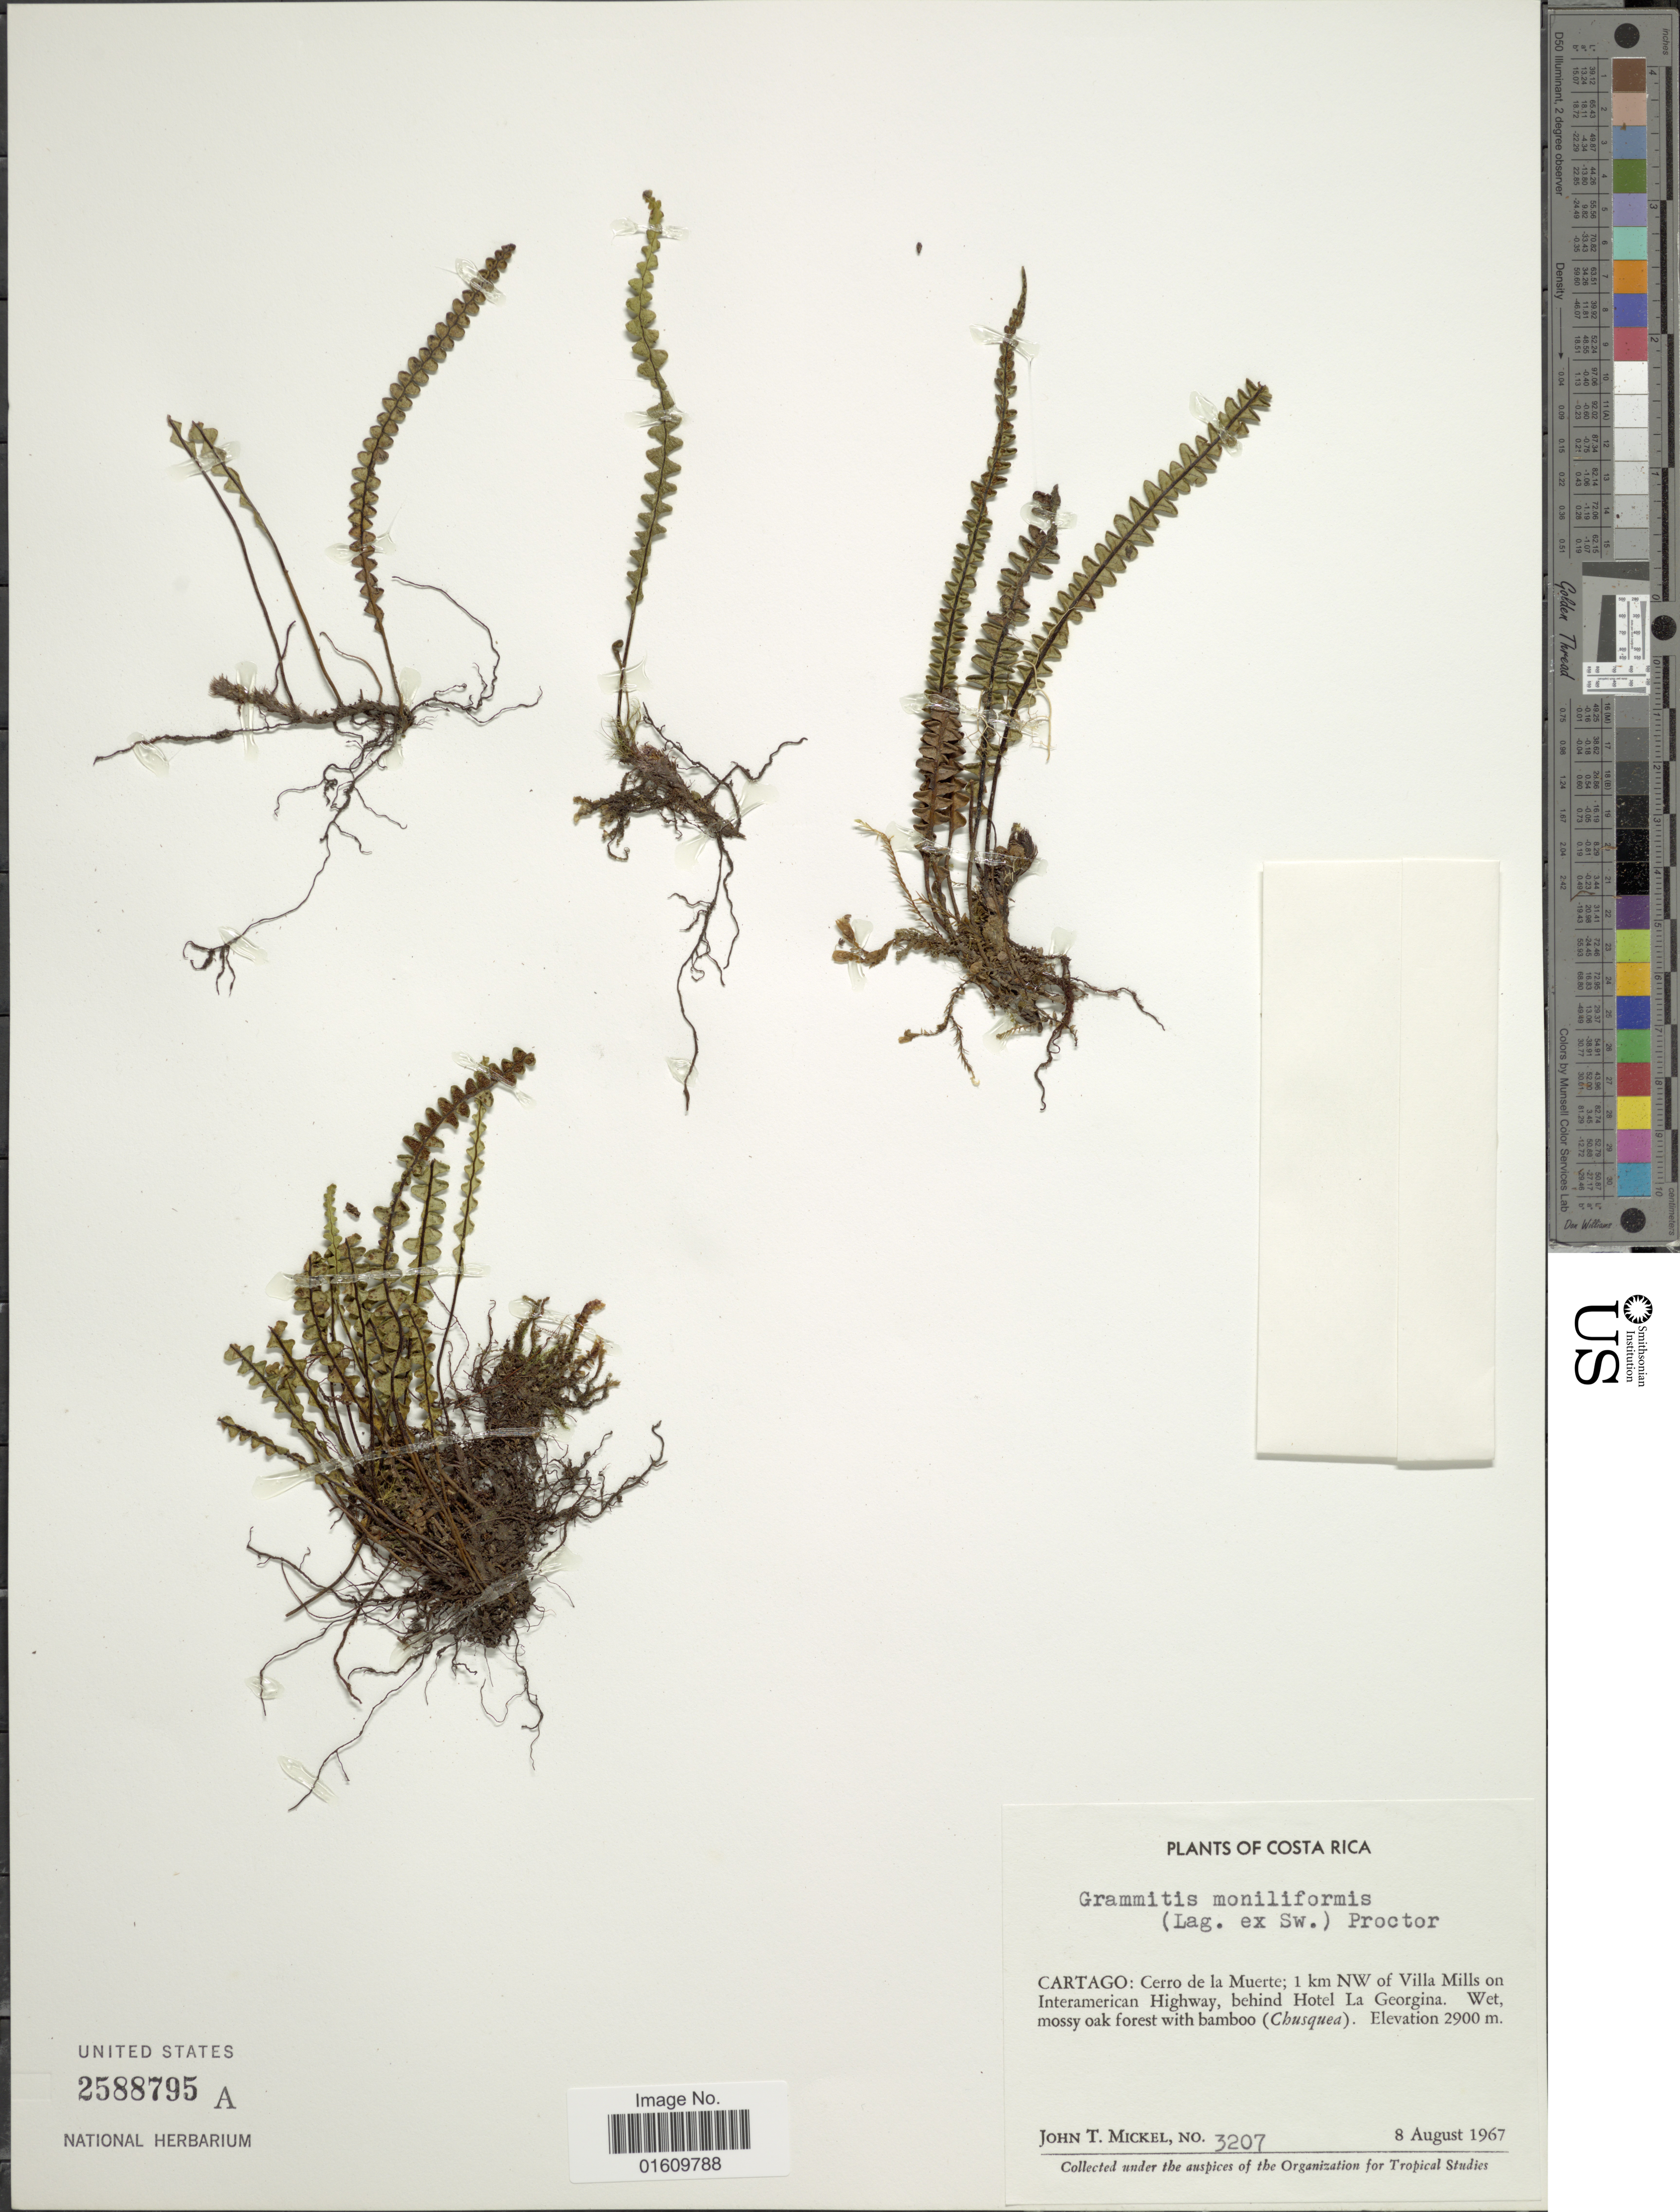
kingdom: Plantae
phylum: Tracheophyta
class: Polypodiopsida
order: Polypodiales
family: Polypodiaceae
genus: Melpomene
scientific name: Melpomene moniliformis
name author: (Lag. ex Sw.) A.R. Sm. & R.C. Moran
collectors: J. T. Mickel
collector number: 3207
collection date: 1967-08-08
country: Costa Rica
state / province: Cartago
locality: Cerro de la Muerte; 1 km NW of Villa Mills on Interamerican Highway, behind Hotel La Georgina.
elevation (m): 2900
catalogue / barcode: US 2588795A